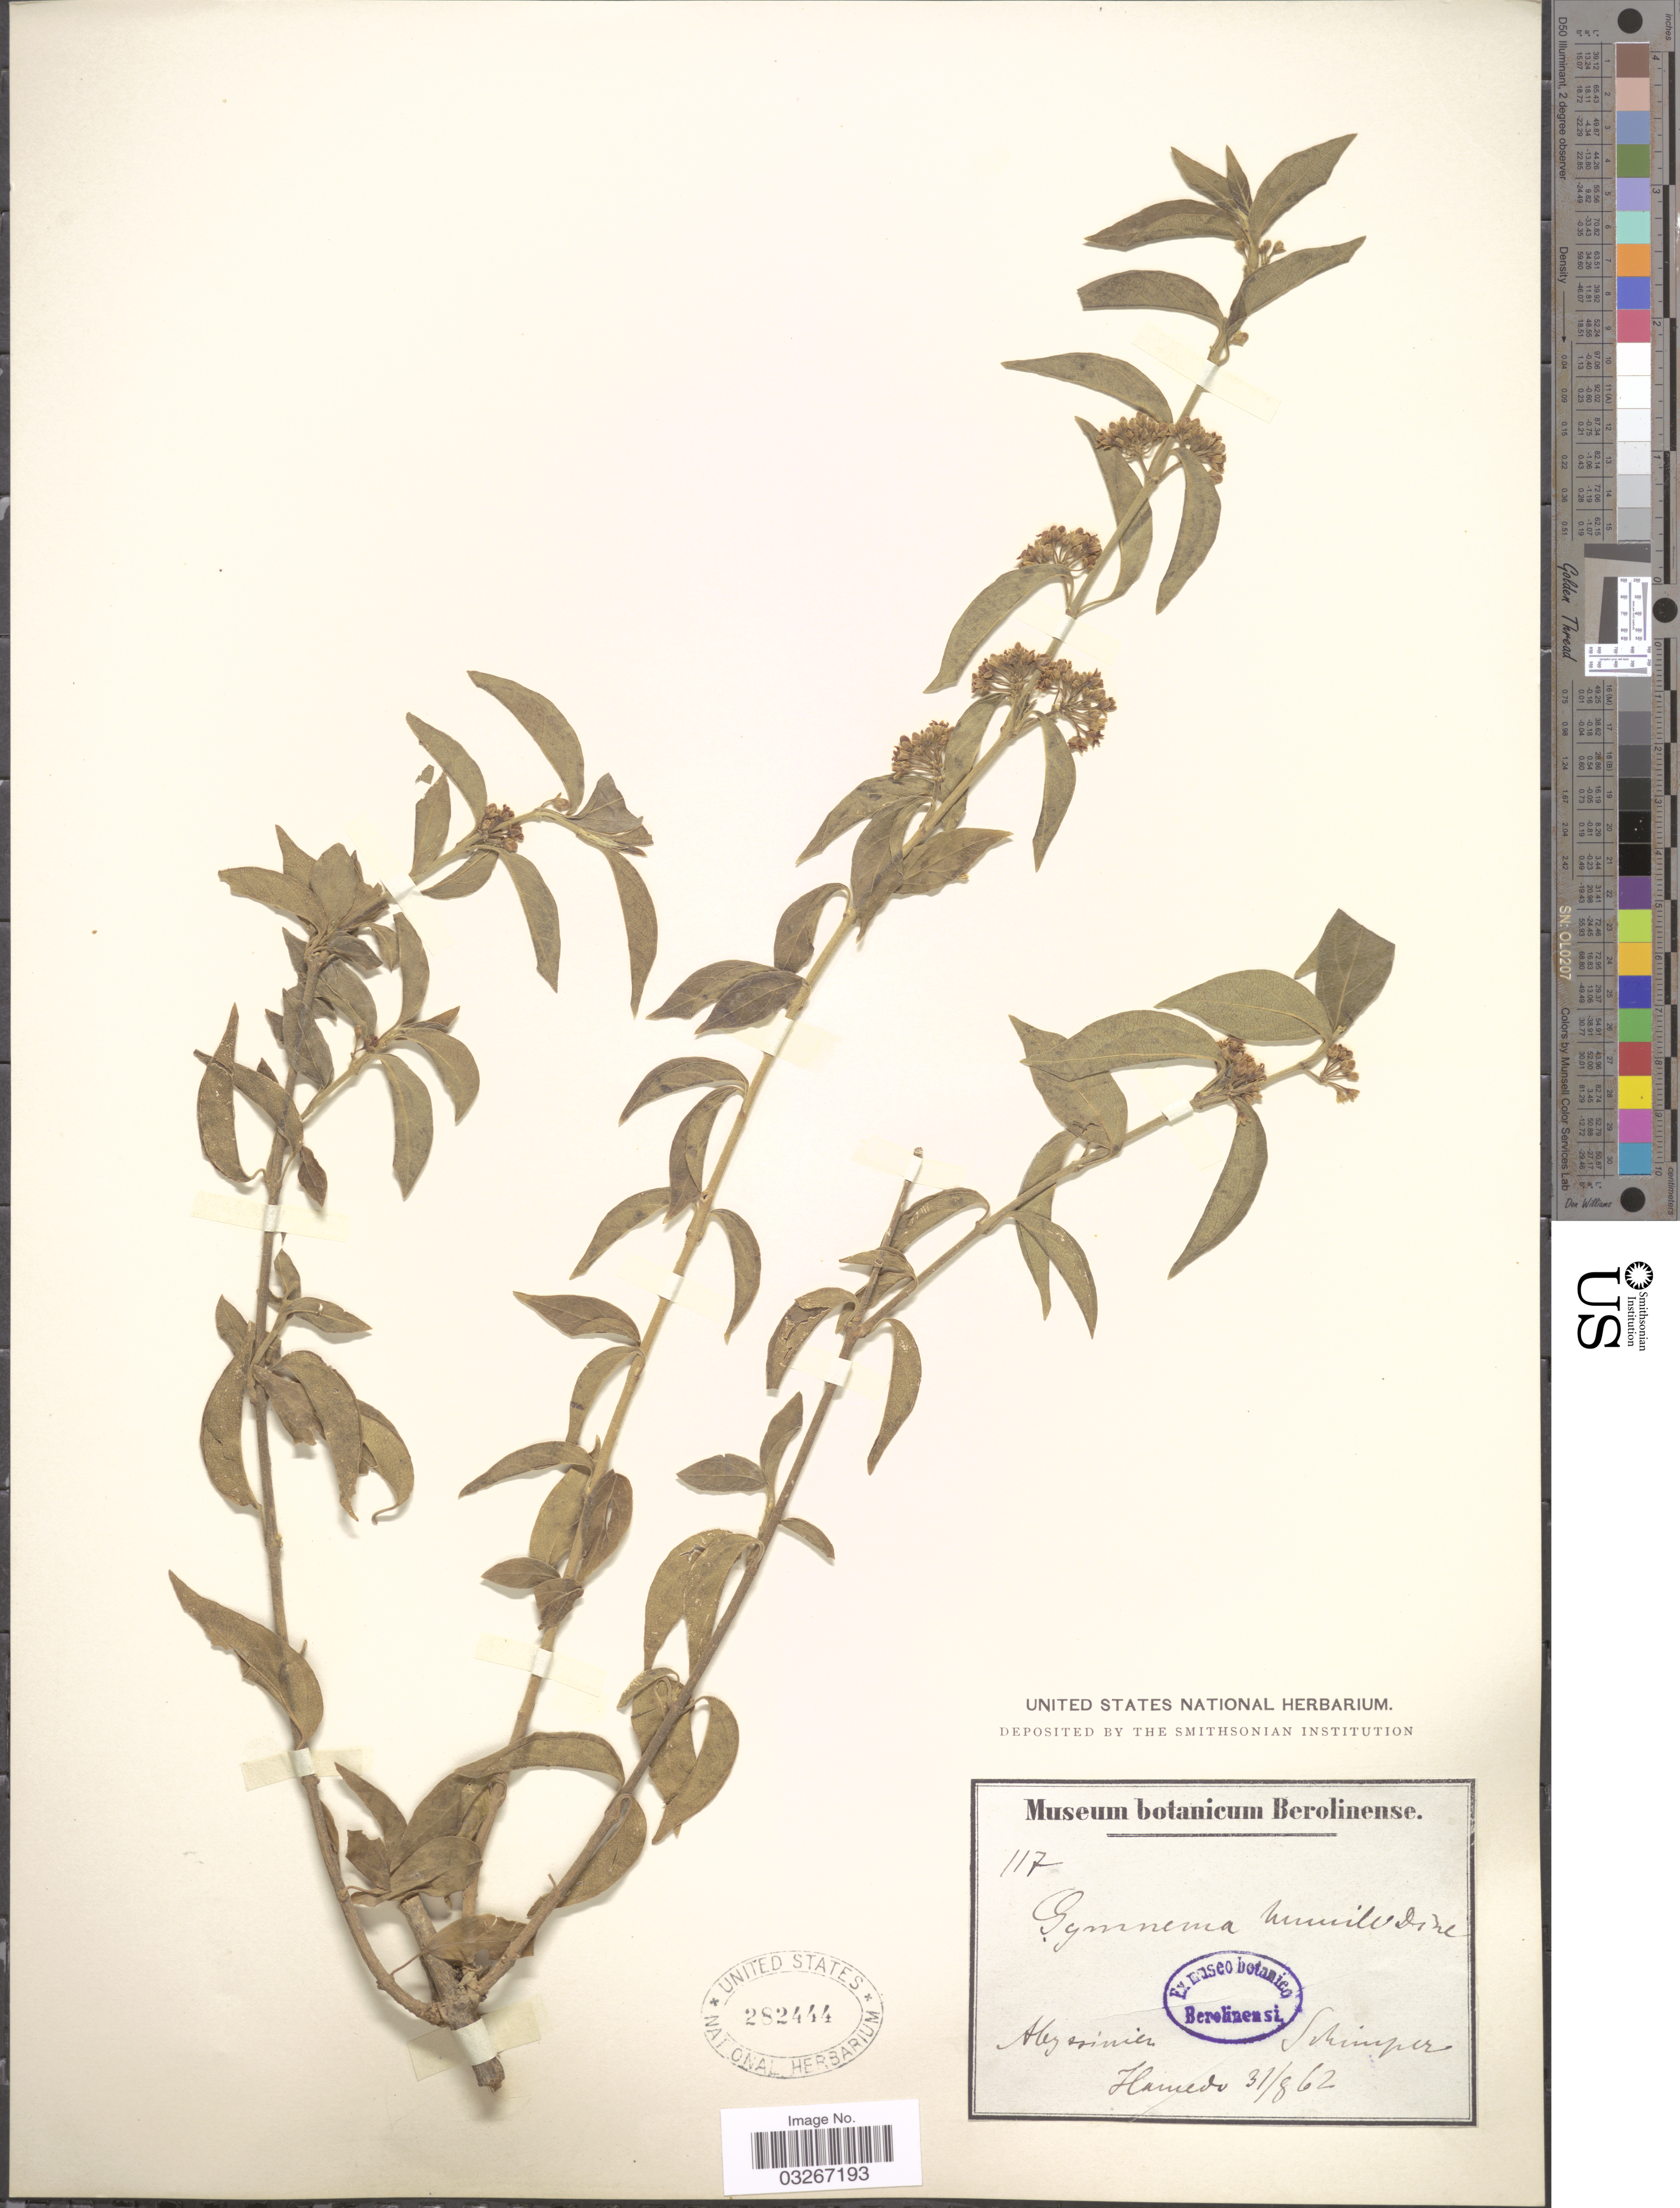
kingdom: Plantae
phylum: Tracheophyta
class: Magnoliopsida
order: Gentianales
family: Apocynaceae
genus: Gymnema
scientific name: Gymnema humile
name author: Decne.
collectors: -. Schimper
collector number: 117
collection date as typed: Transcribed d/m/y: 31/8/62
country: Ethiopia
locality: Abyssinia. Hamedo.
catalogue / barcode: US 282444